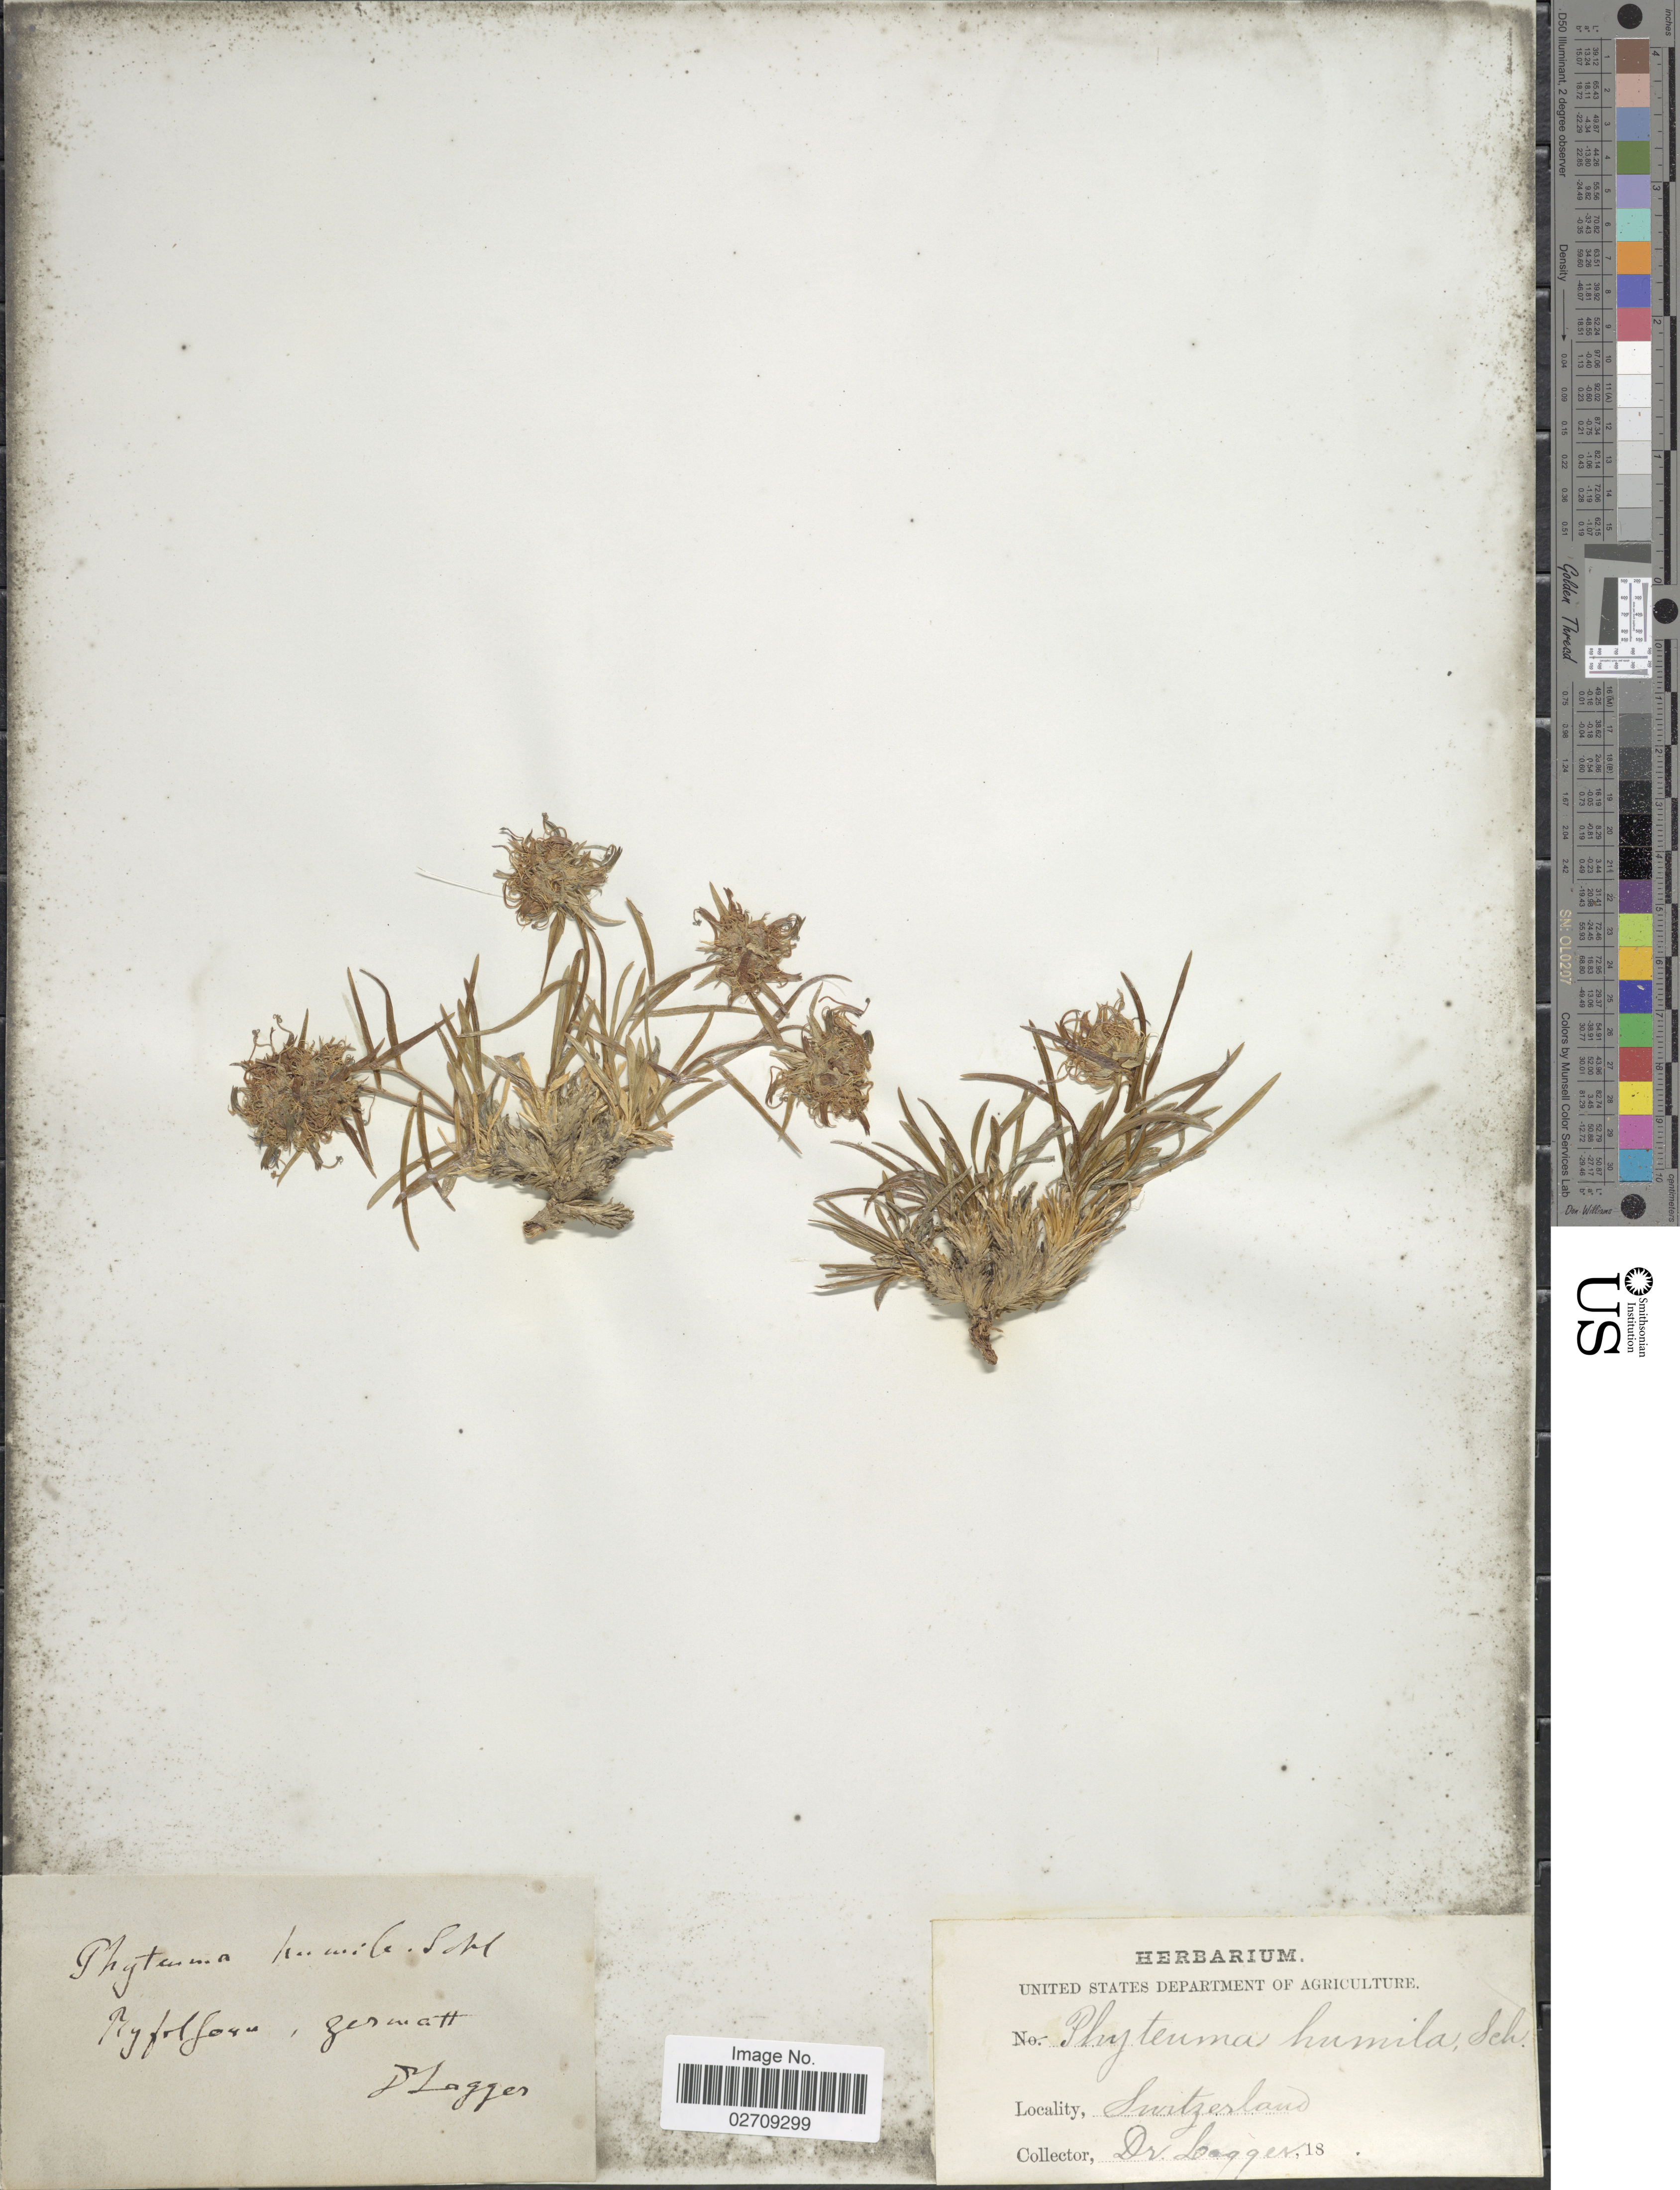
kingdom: Plantae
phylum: Tracheophyta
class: Magnoliopsida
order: Asterales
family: Campanulaceae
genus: Phyteuma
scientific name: Phyteuma hemisphaericum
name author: L.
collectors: F. J. Lagger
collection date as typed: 18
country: Switzerland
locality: [illegible text], Zermatt